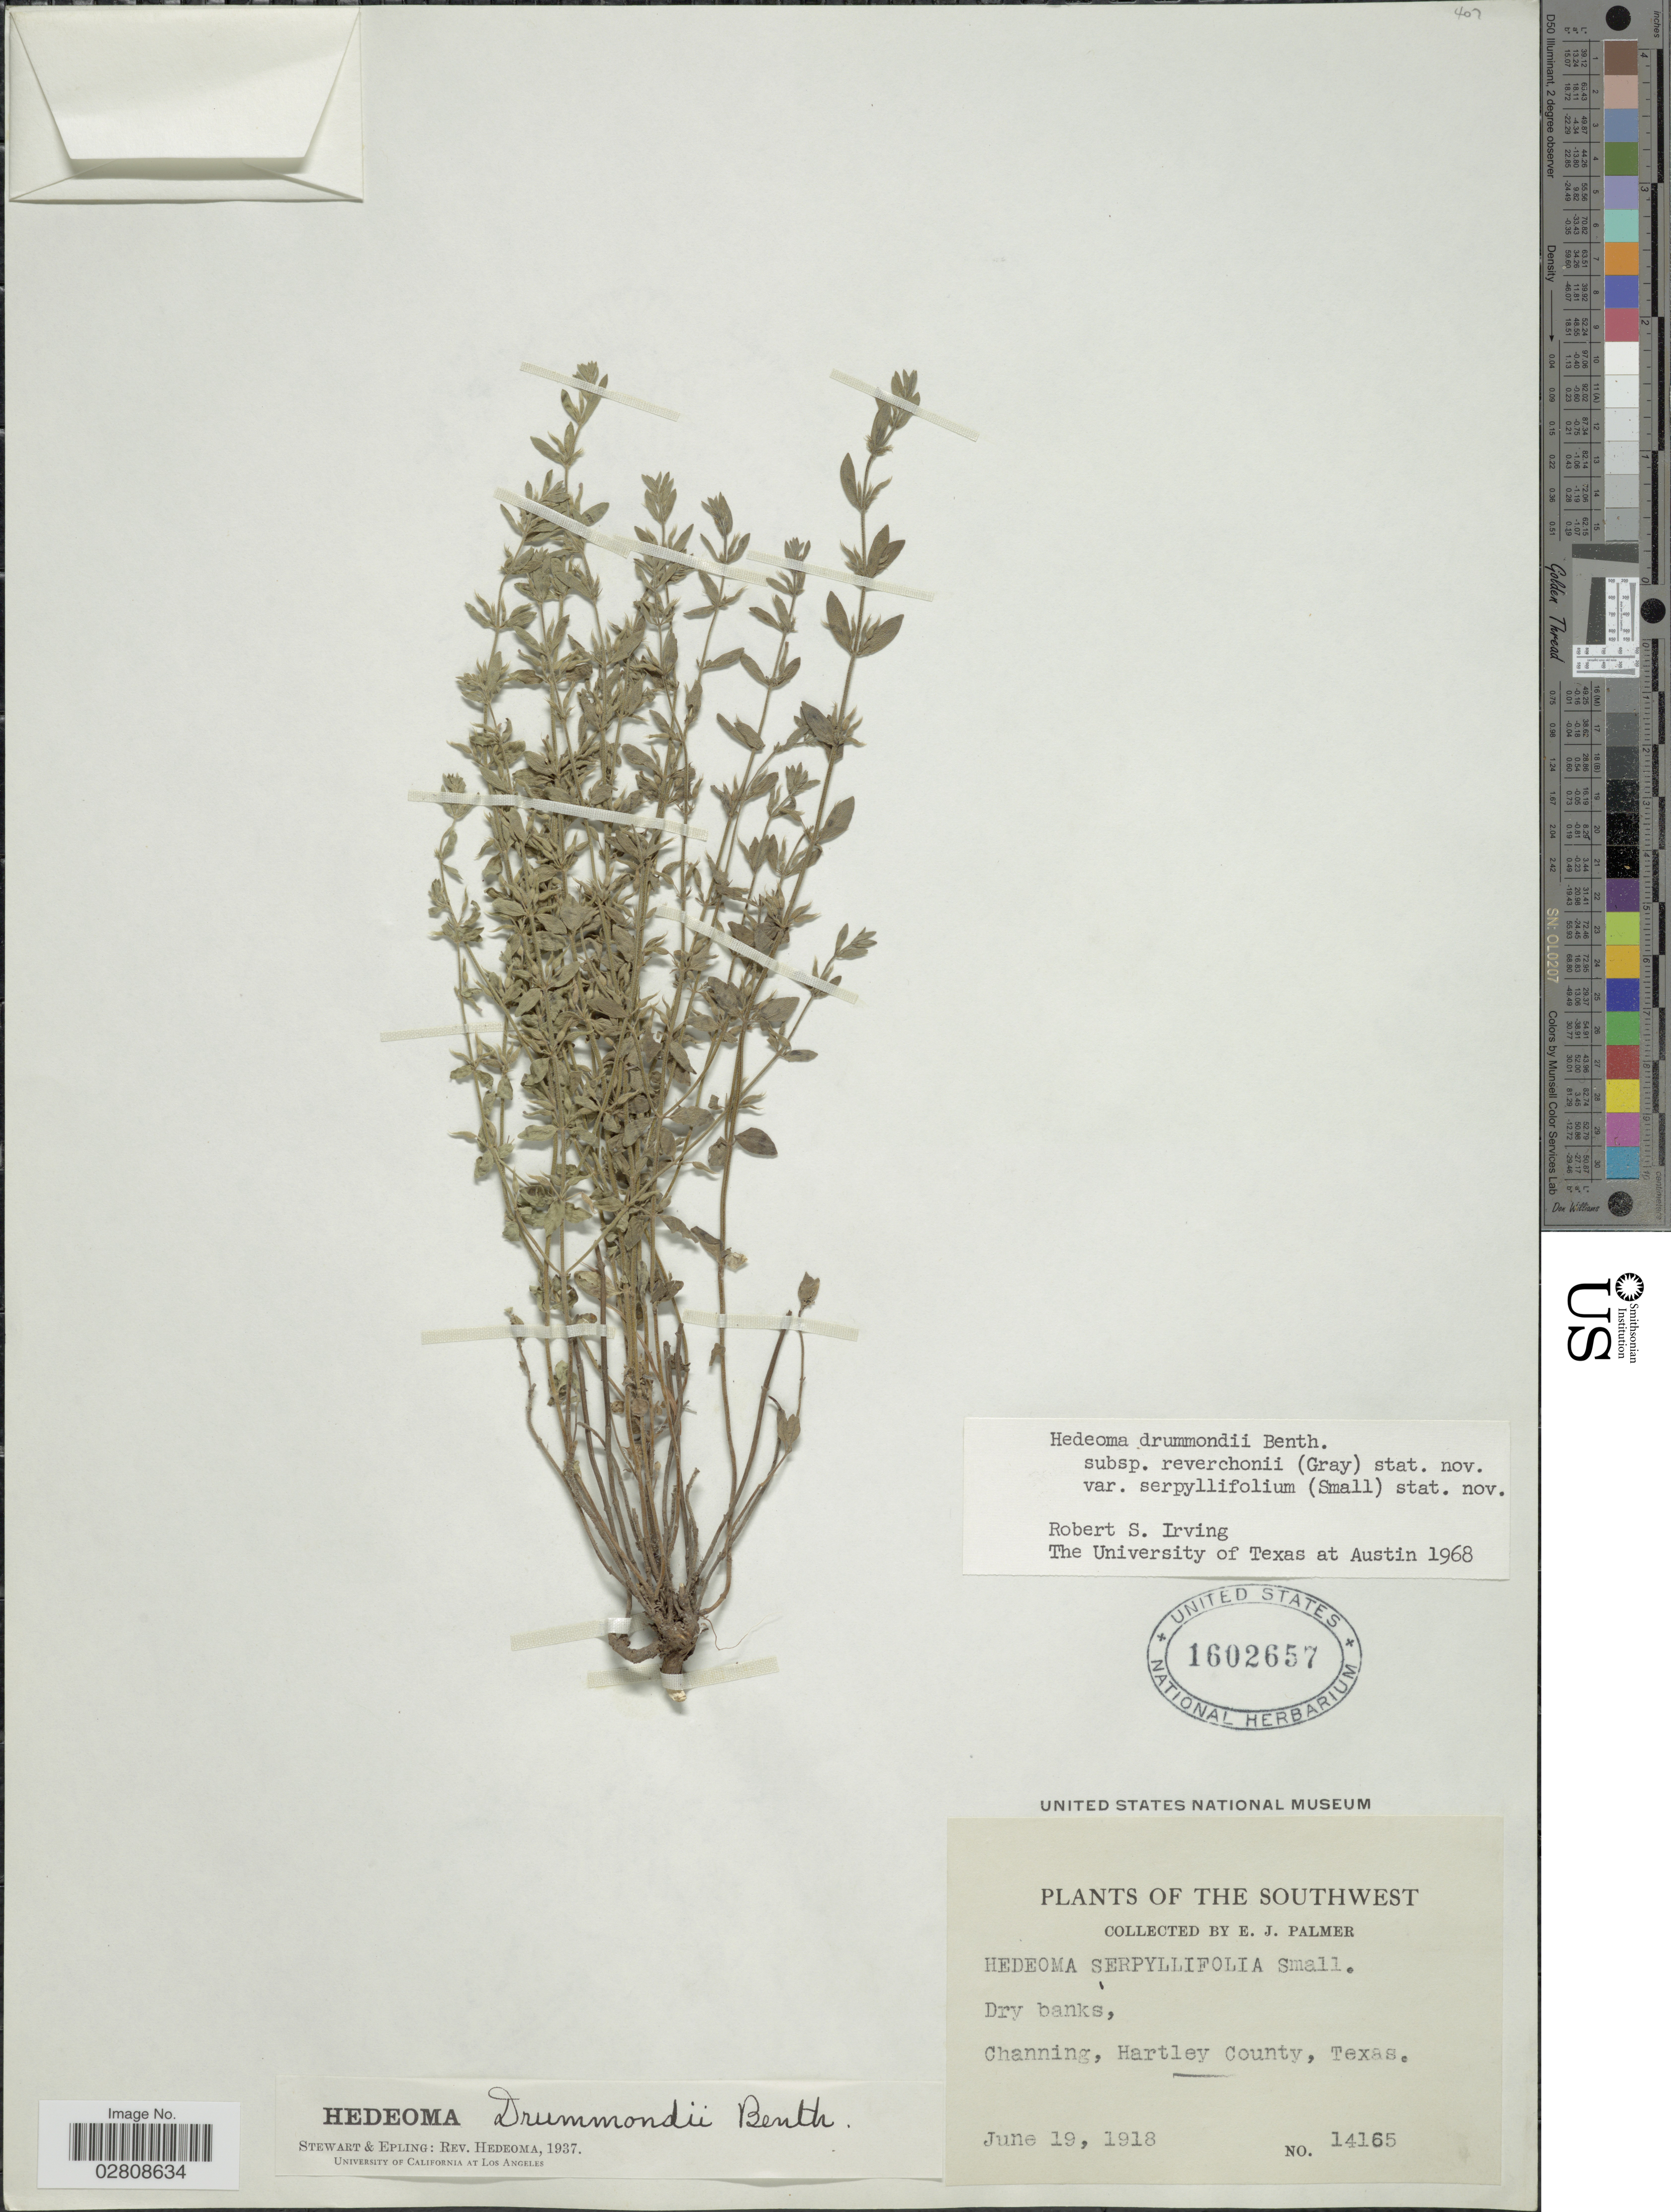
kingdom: Plantae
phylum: Tracheophyta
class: Magnoliopsida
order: Lamiales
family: Lamiaceae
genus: Hedeoma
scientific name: Hedeoma drummondii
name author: Benth.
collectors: E. J. Palmer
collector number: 14165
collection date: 1918-06-19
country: United States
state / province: Texas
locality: Southwest. Channing, Hartley County.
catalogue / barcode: US 1602657